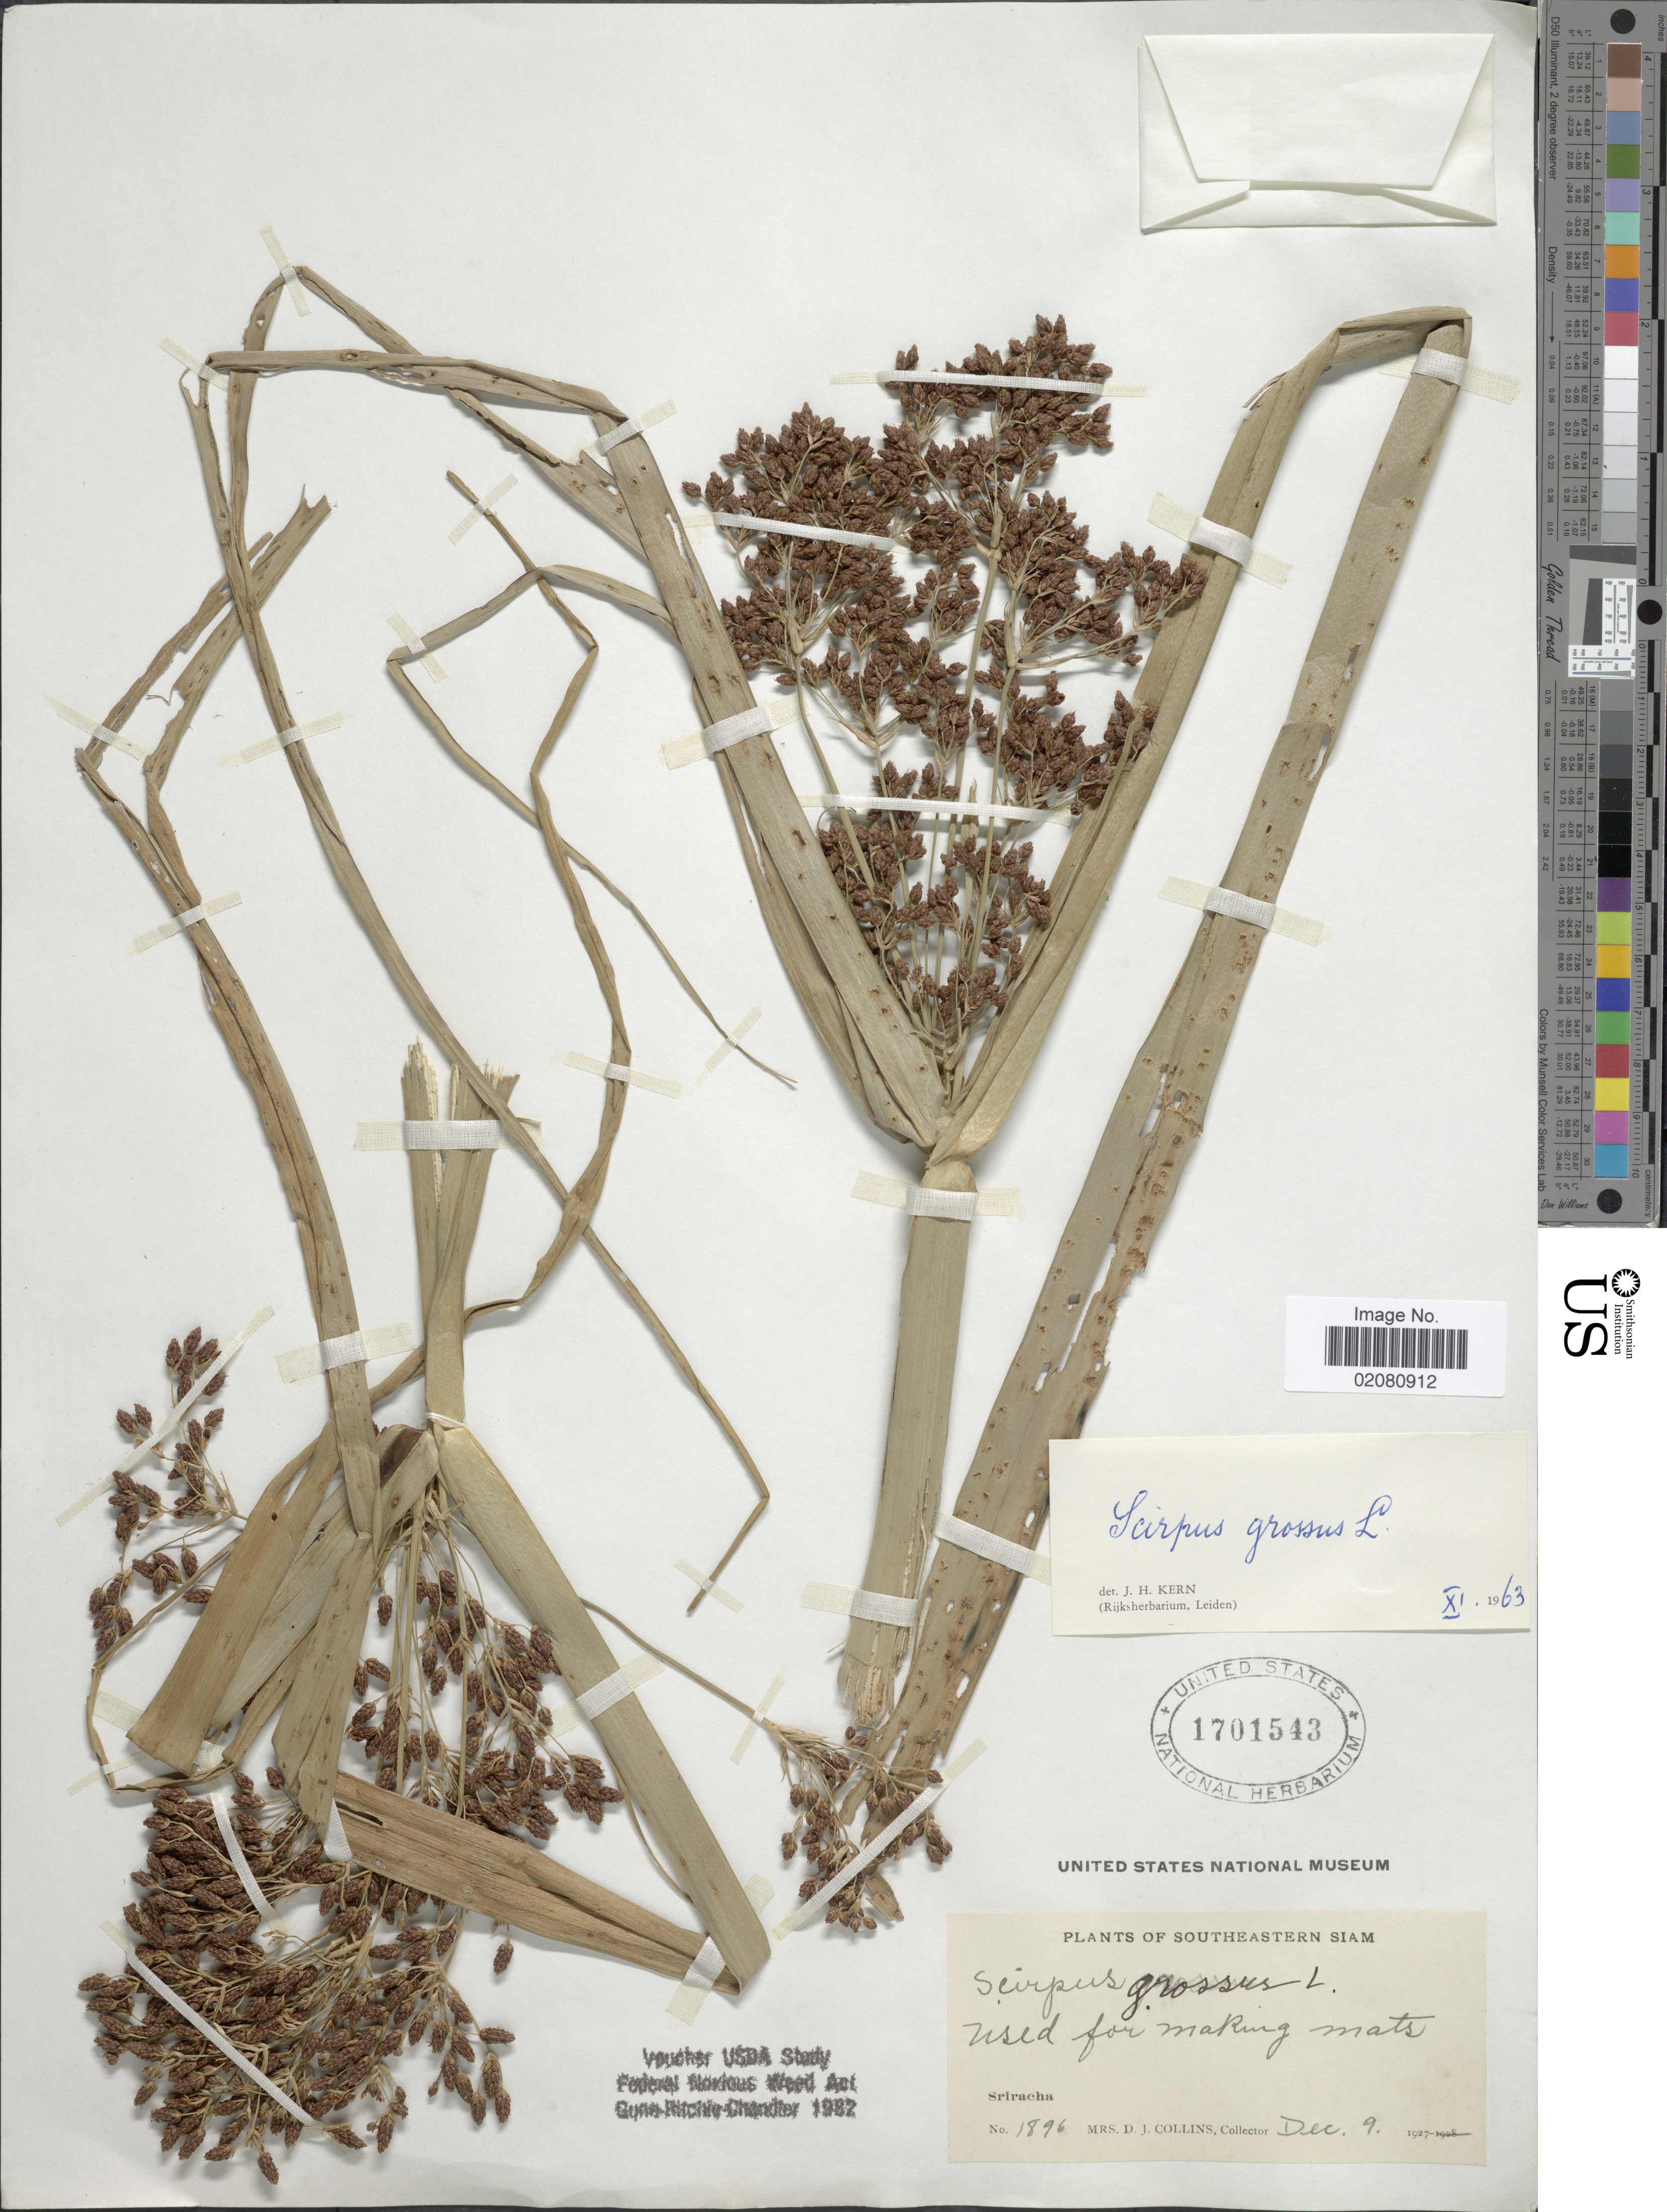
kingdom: Plantae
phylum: Tracheophyta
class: Liliopsida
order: Poales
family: Cyperaceae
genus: Actinoscirpus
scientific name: Actinoscirpus grossus var. grossus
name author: (L. f.) Goetgh. & D.A. Simpson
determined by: Strong, M. T., (US), Smithsonian Institution - National Museum of Natural History (UNITED STATES)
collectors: Mrs. D. J. Collins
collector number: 1896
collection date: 1927-12-09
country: Thailand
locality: Southeastern Siam. Sriracha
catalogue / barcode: US 1701543